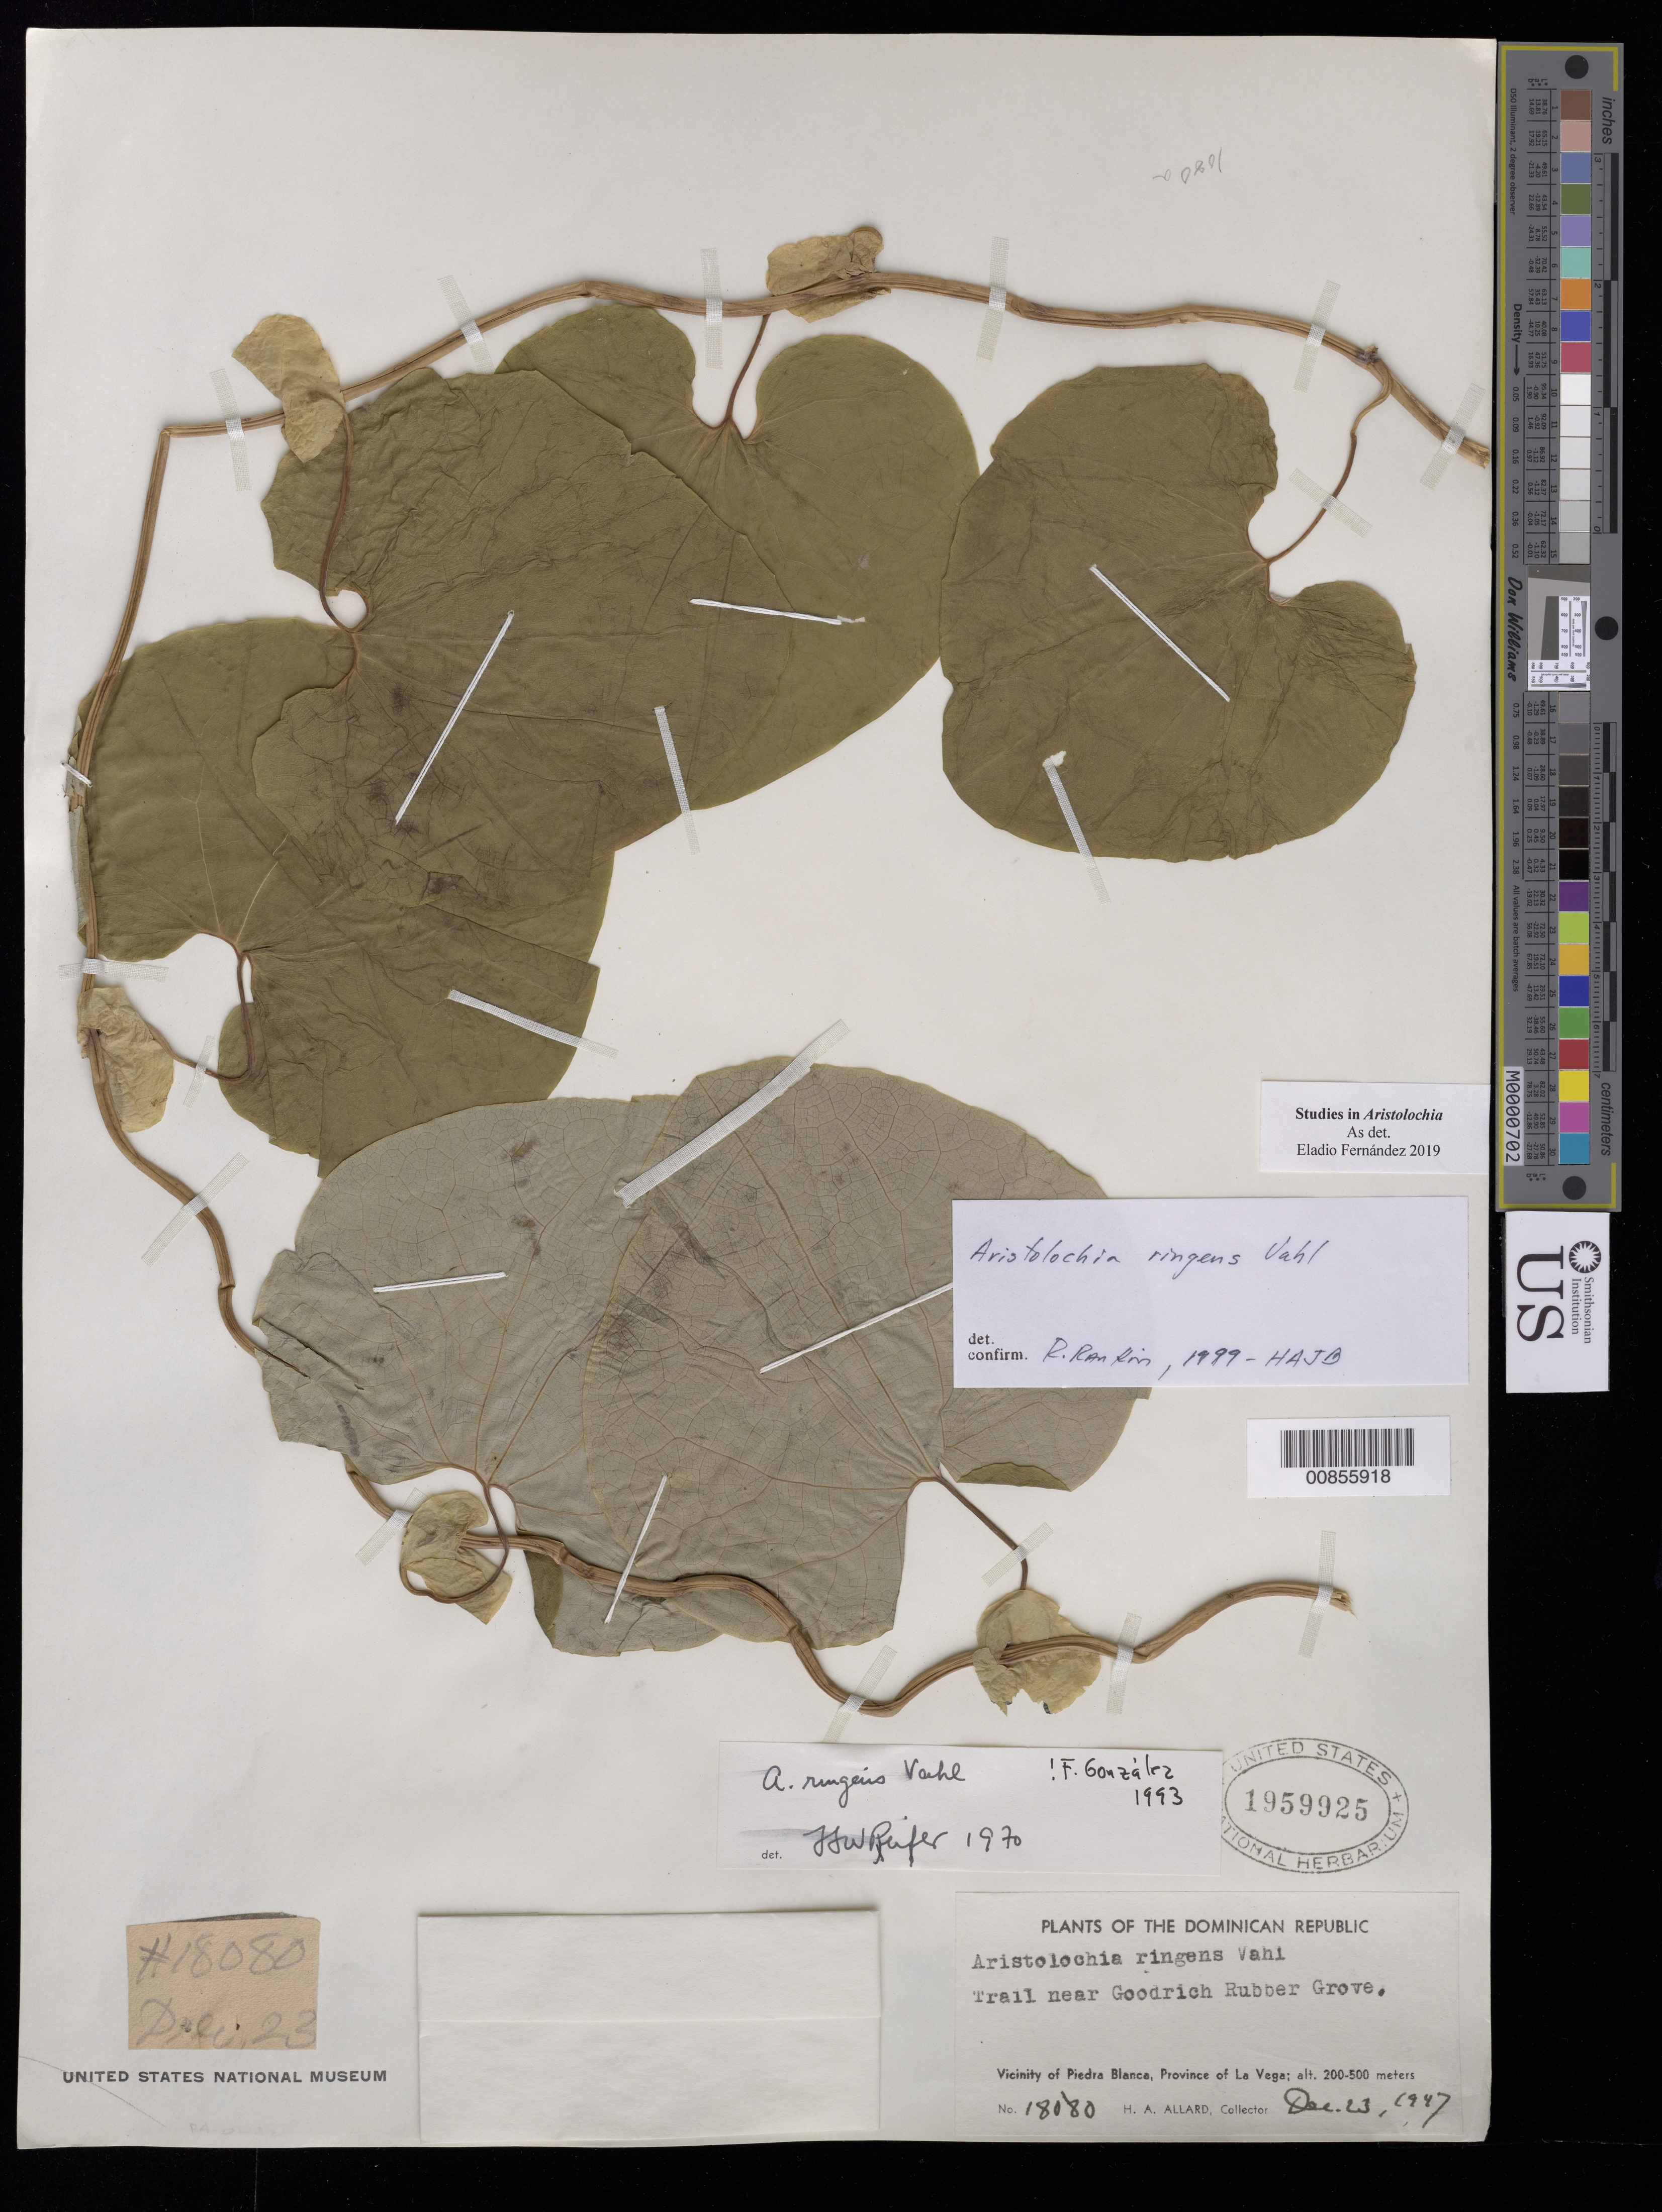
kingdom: Plantae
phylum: Tracheophyta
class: Magnoliopsida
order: Piperales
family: Aristolochiaceae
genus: Aristolochia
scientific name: Aristolochia ringens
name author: Vahl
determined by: Rankin Rodriguez, Rosa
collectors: H. A. Allard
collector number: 18080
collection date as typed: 23 Dec 1947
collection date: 1947-12-23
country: Dominican Republic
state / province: La Vega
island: Hispaniola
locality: Vicinity of Piedra Blanca. Trail near Goodrich Rubber Grove.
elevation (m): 200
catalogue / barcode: US 1959925